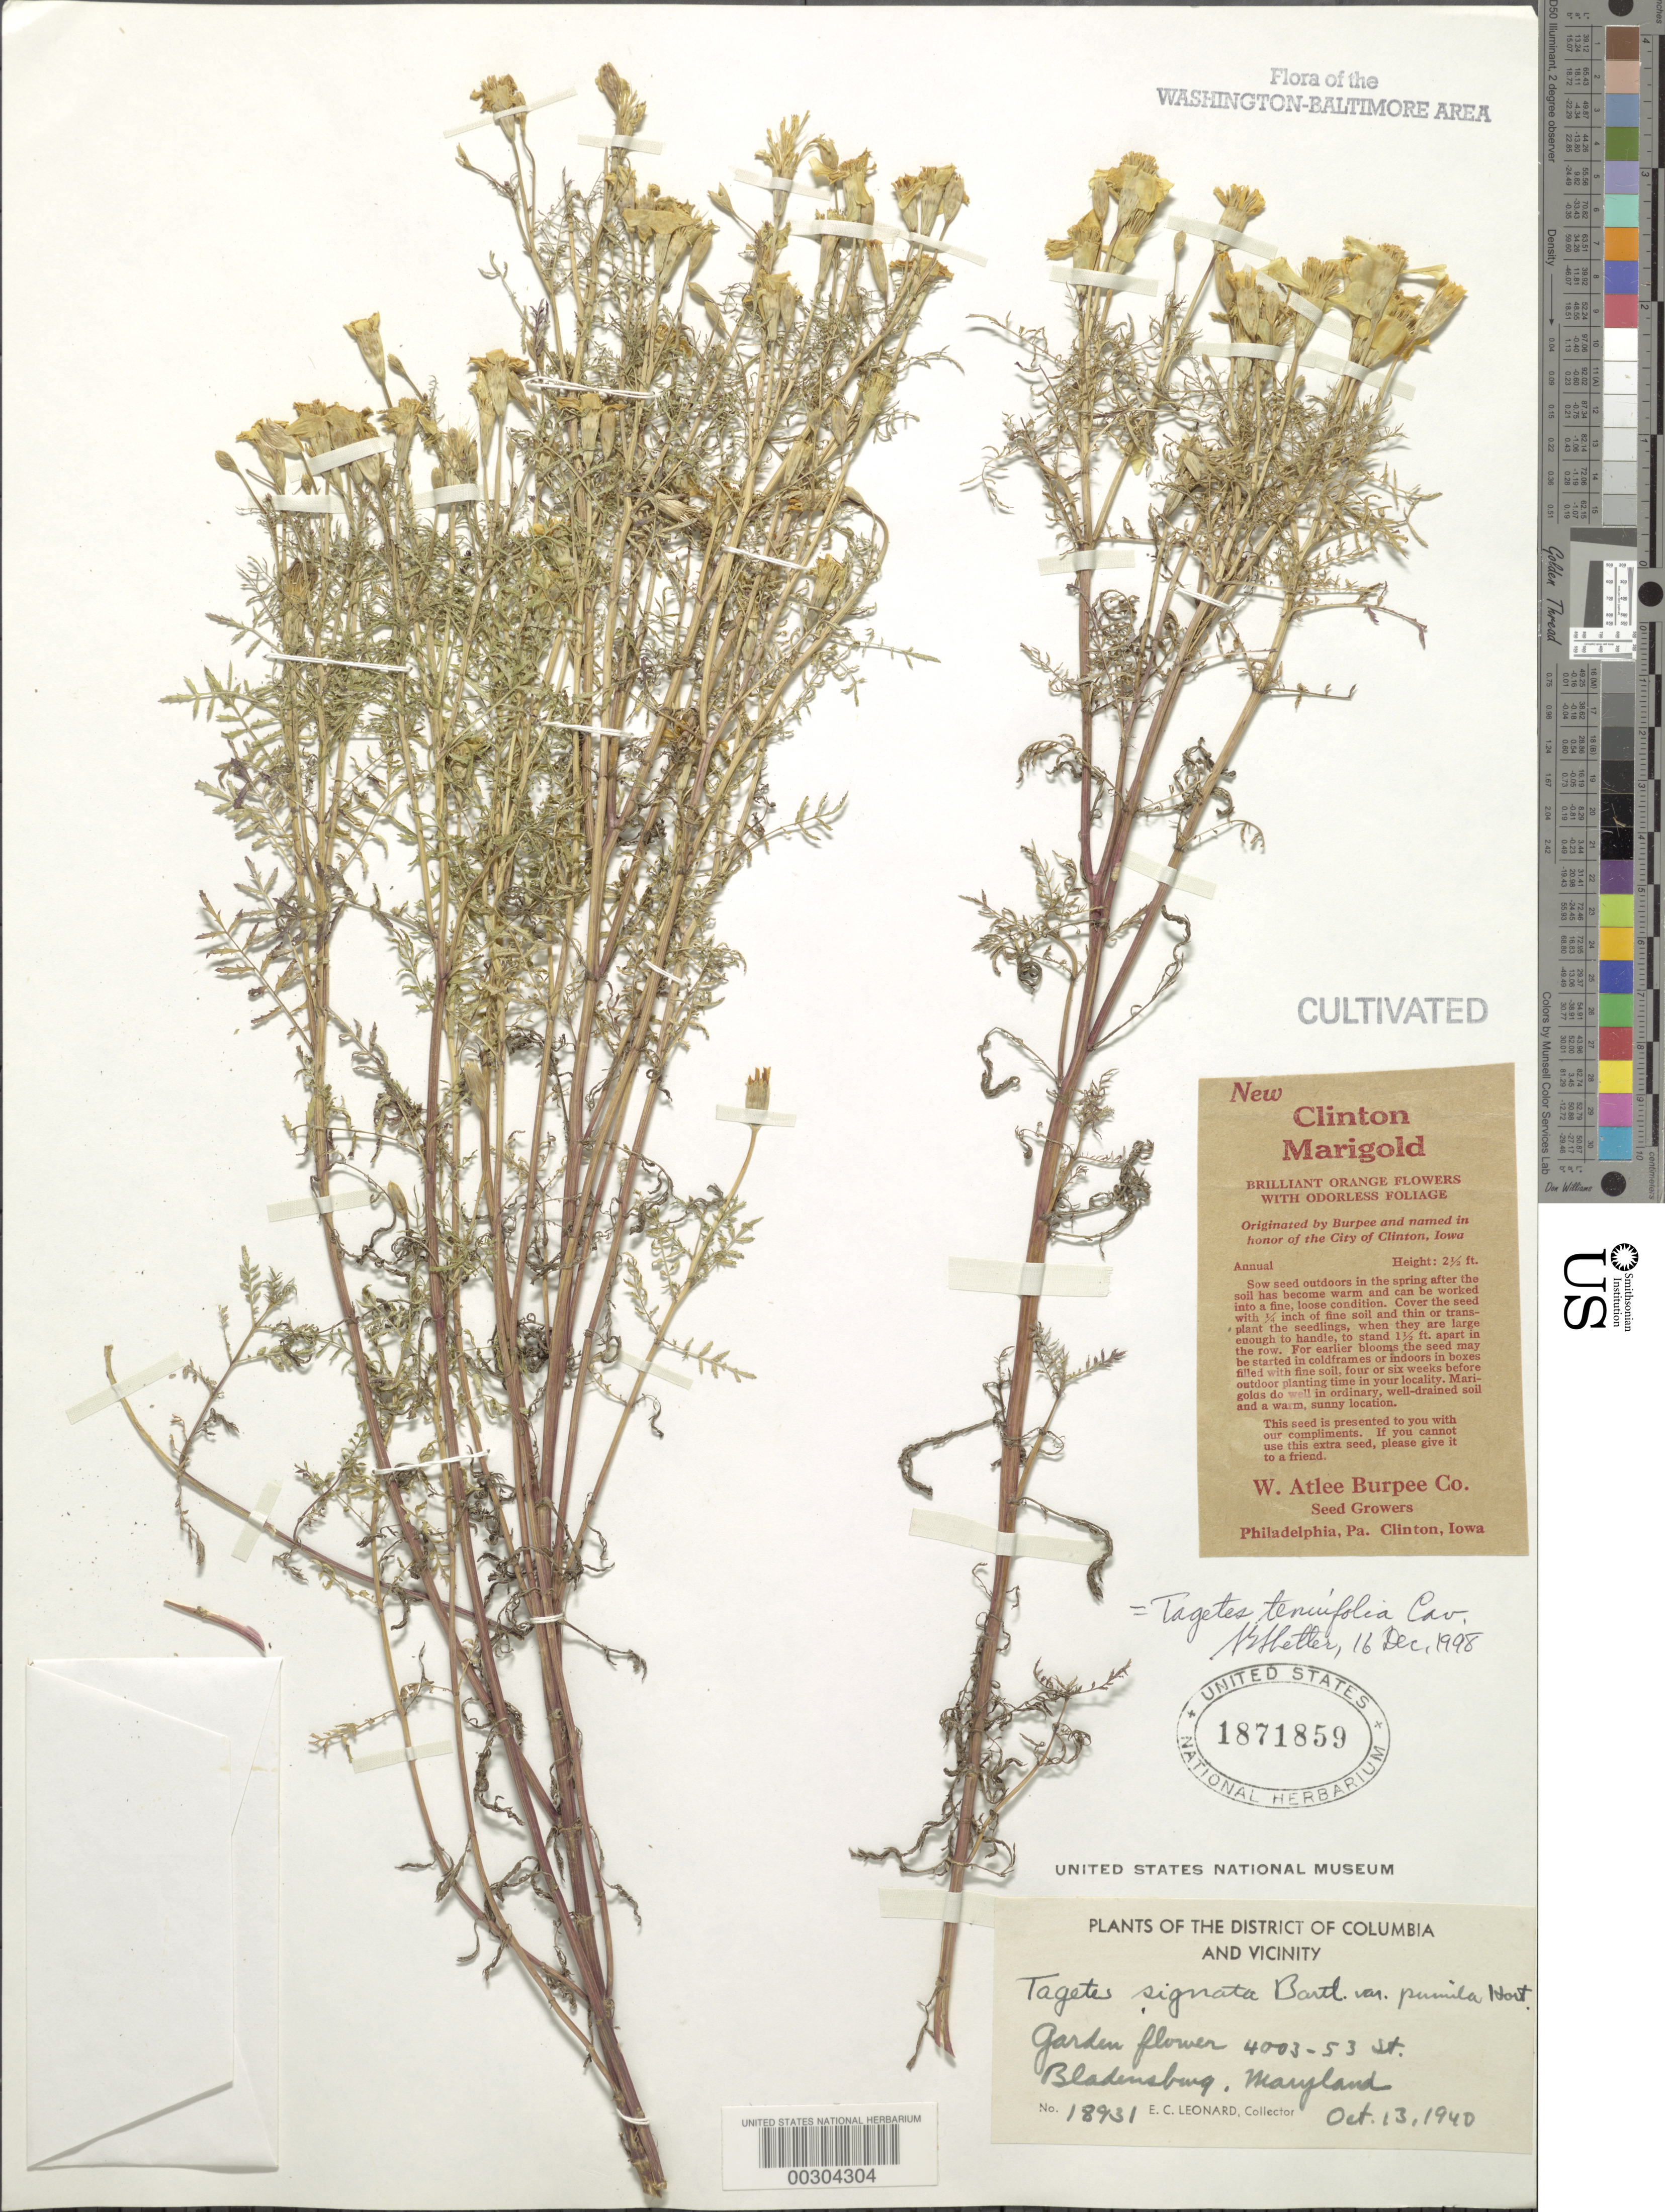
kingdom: Plantae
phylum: Tracheophyta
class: Magnoliopsida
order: Asterales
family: Asteraceae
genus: Tagetes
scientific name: Tagetes tenuifolia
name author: Cav.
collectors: E. C. Leonard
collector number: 18931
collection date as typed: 13 Oct 1940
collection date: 1940-10-13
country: United States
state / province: Maryland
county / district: Prince George's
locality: Bladensburg, 4003 53 St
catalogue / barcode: US 1871859